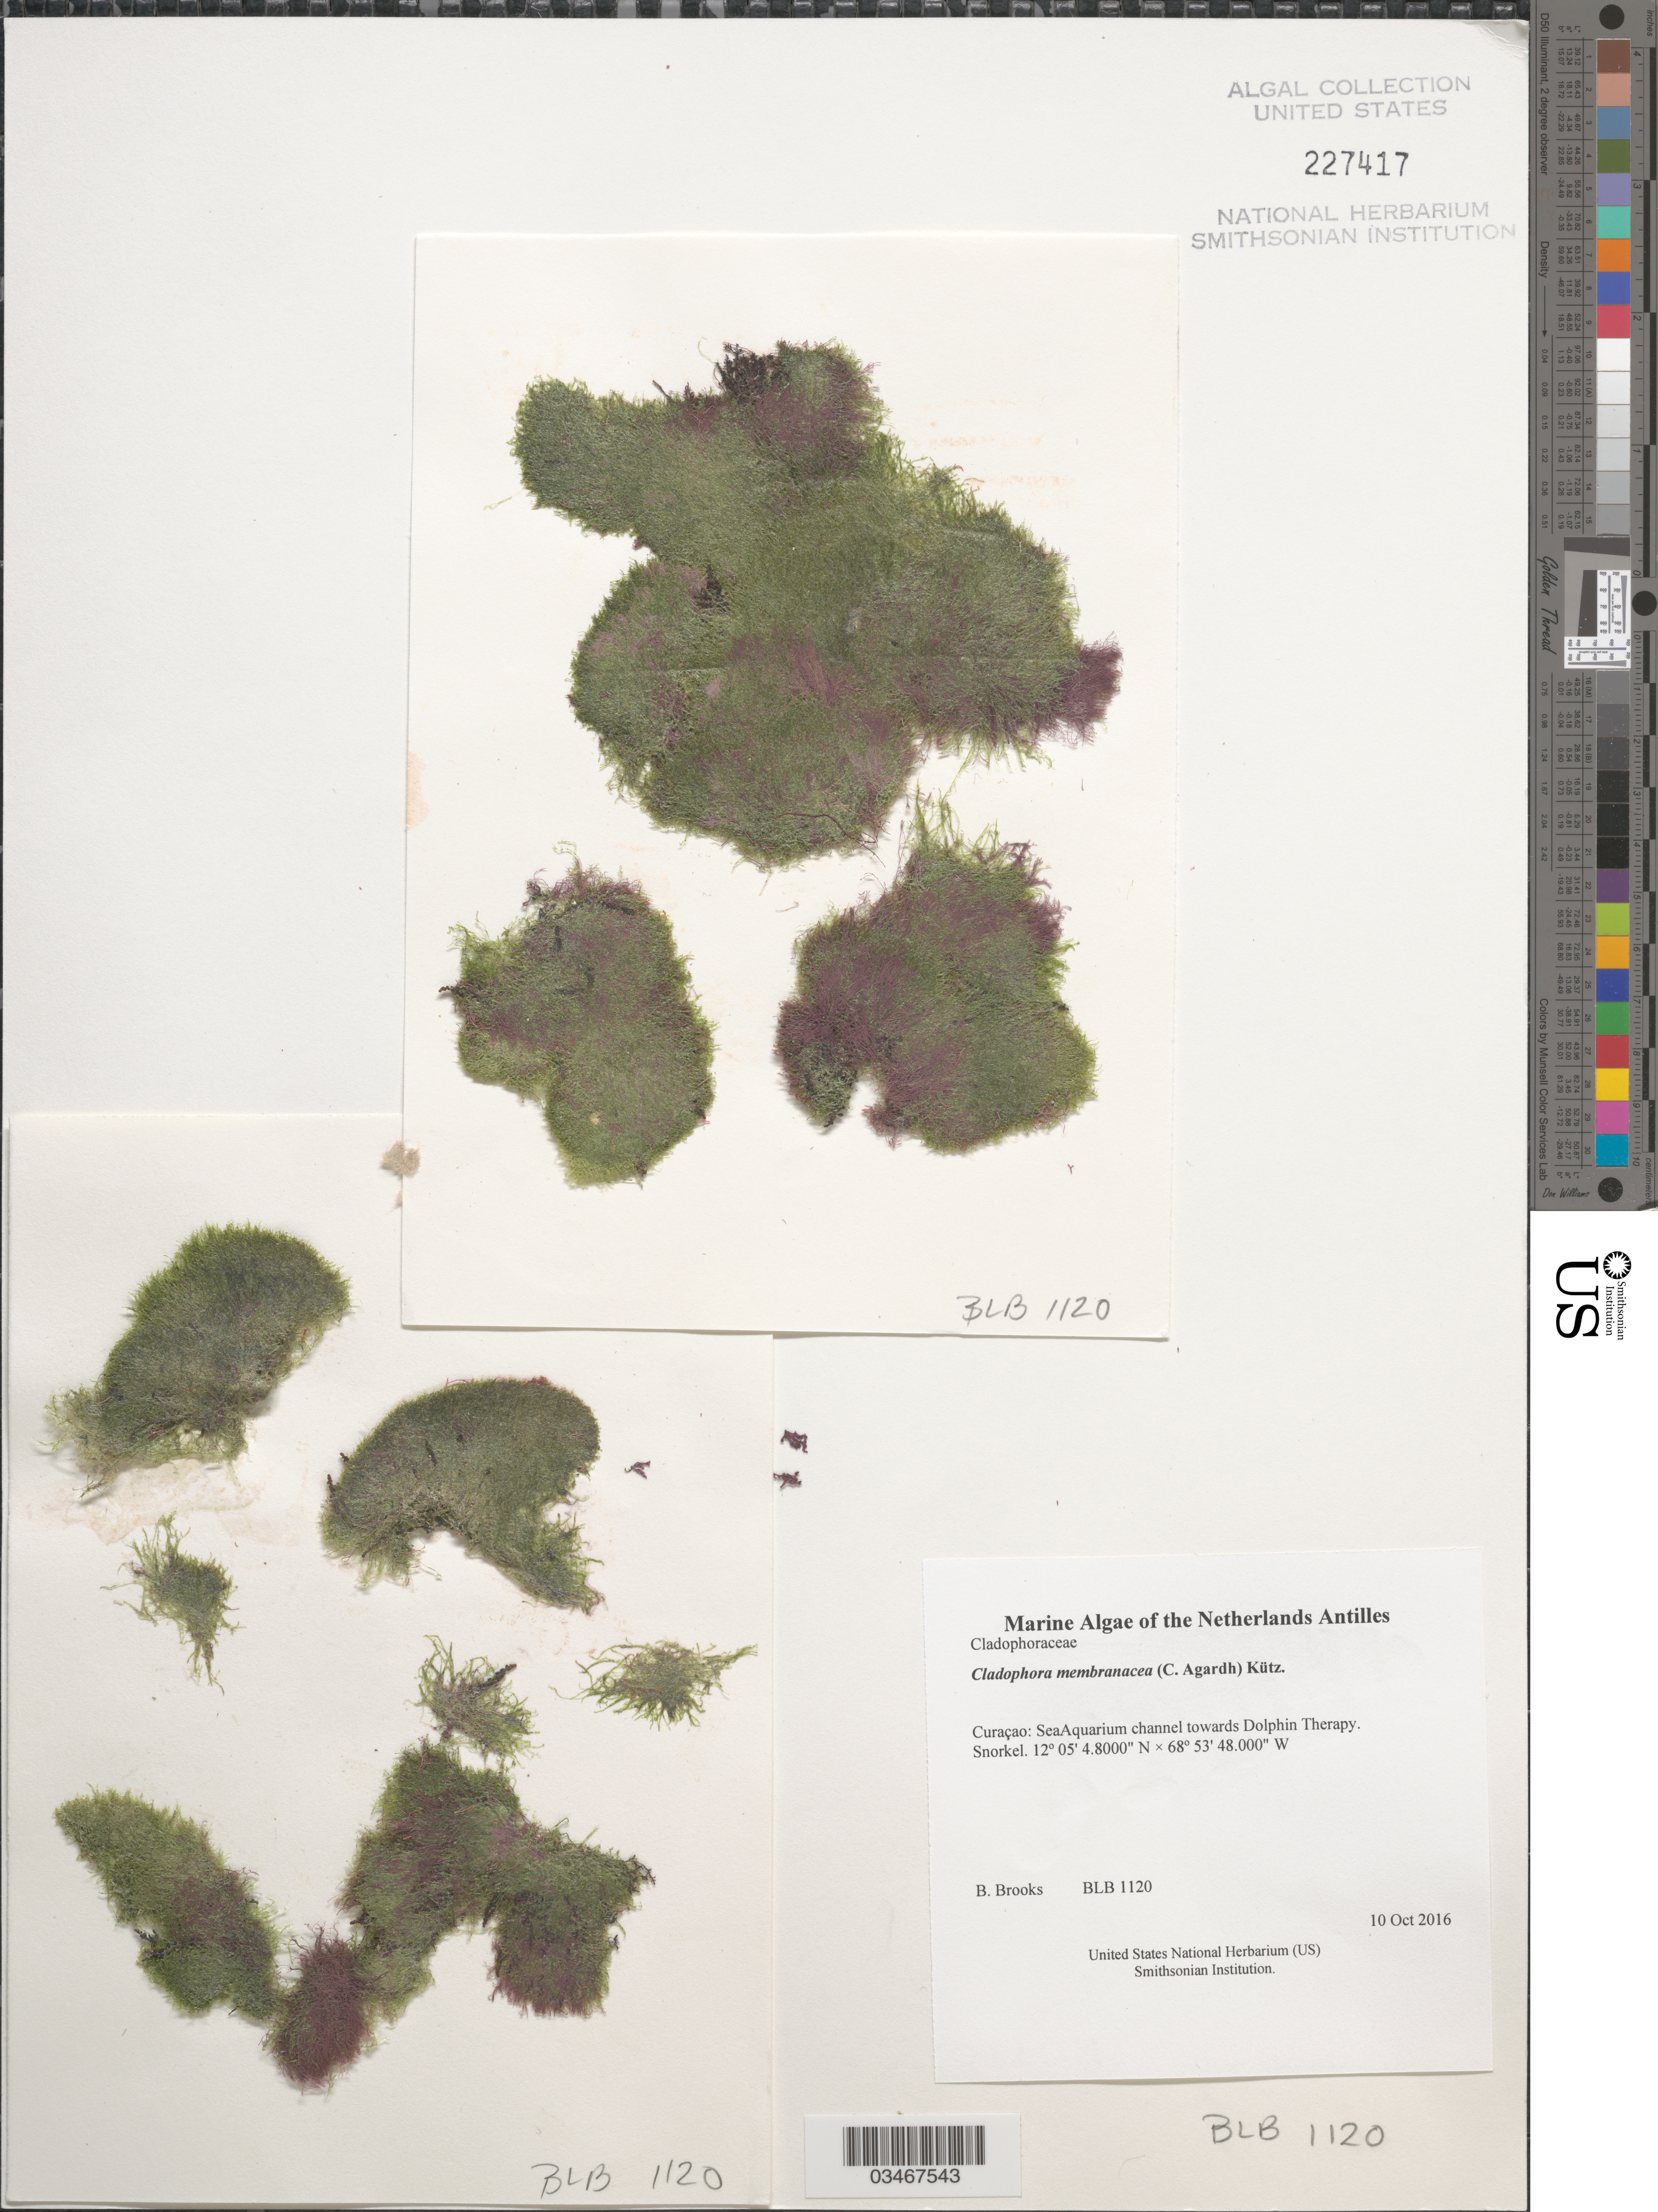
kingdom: Plantae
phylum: Chlorophyta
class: Ulvophyceae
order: Cladophorales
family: Cladophoraceae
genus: Cladophora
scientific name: Cladophora membranacea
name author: (C. Agardh) Kütz.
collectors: B. Brooks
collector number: BLB 1120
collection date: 2016-10-10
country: Curaçao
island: Curaçao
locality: SeaAquarium channel towards Dolphin Therapy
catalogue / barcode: US 227417